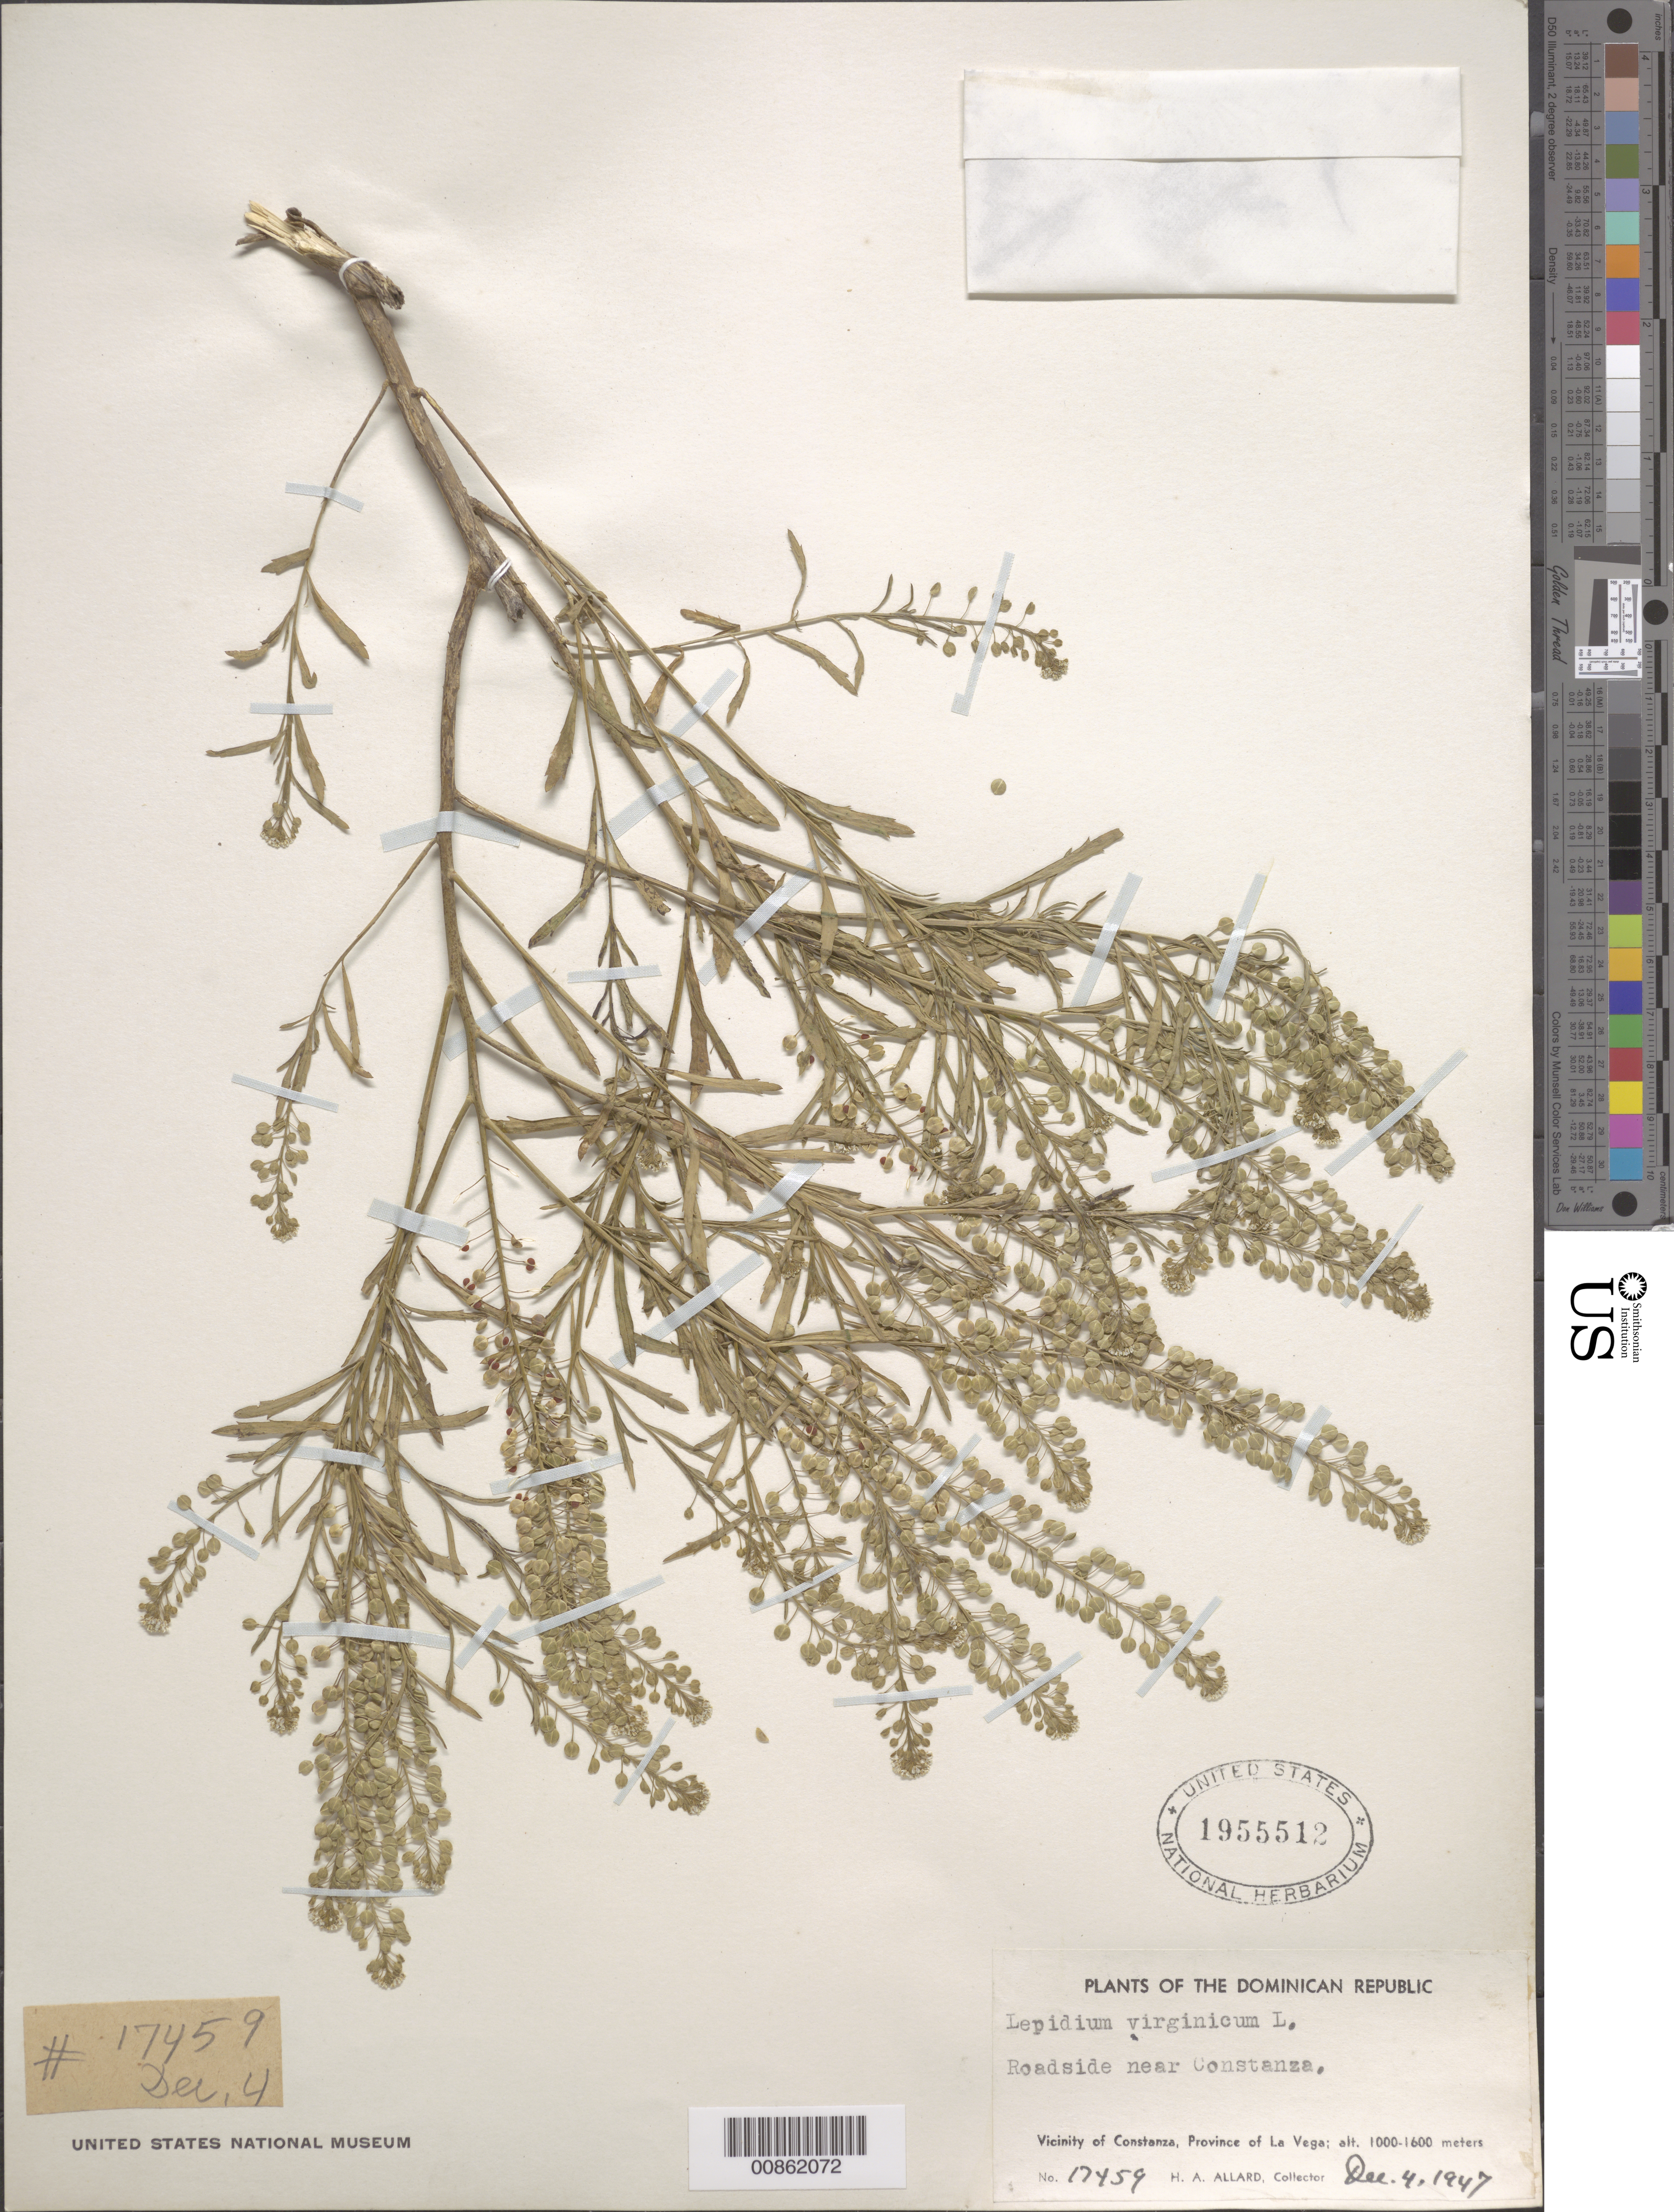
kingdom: Plantae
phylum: Tracheophyta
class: Magnoliopsida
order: Brassicales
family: Brassicaceae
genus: Lepidium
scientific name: Lepidium virginicum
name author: L.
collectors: H. A. Allard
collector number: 17459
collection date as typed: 04 Dec 1947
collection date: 1947-12-04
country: Dominican Republic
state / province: La Vega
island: Hispaniola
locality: Roadside near Constanza.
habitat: roadside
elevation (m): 1000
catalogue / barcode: US 1955512